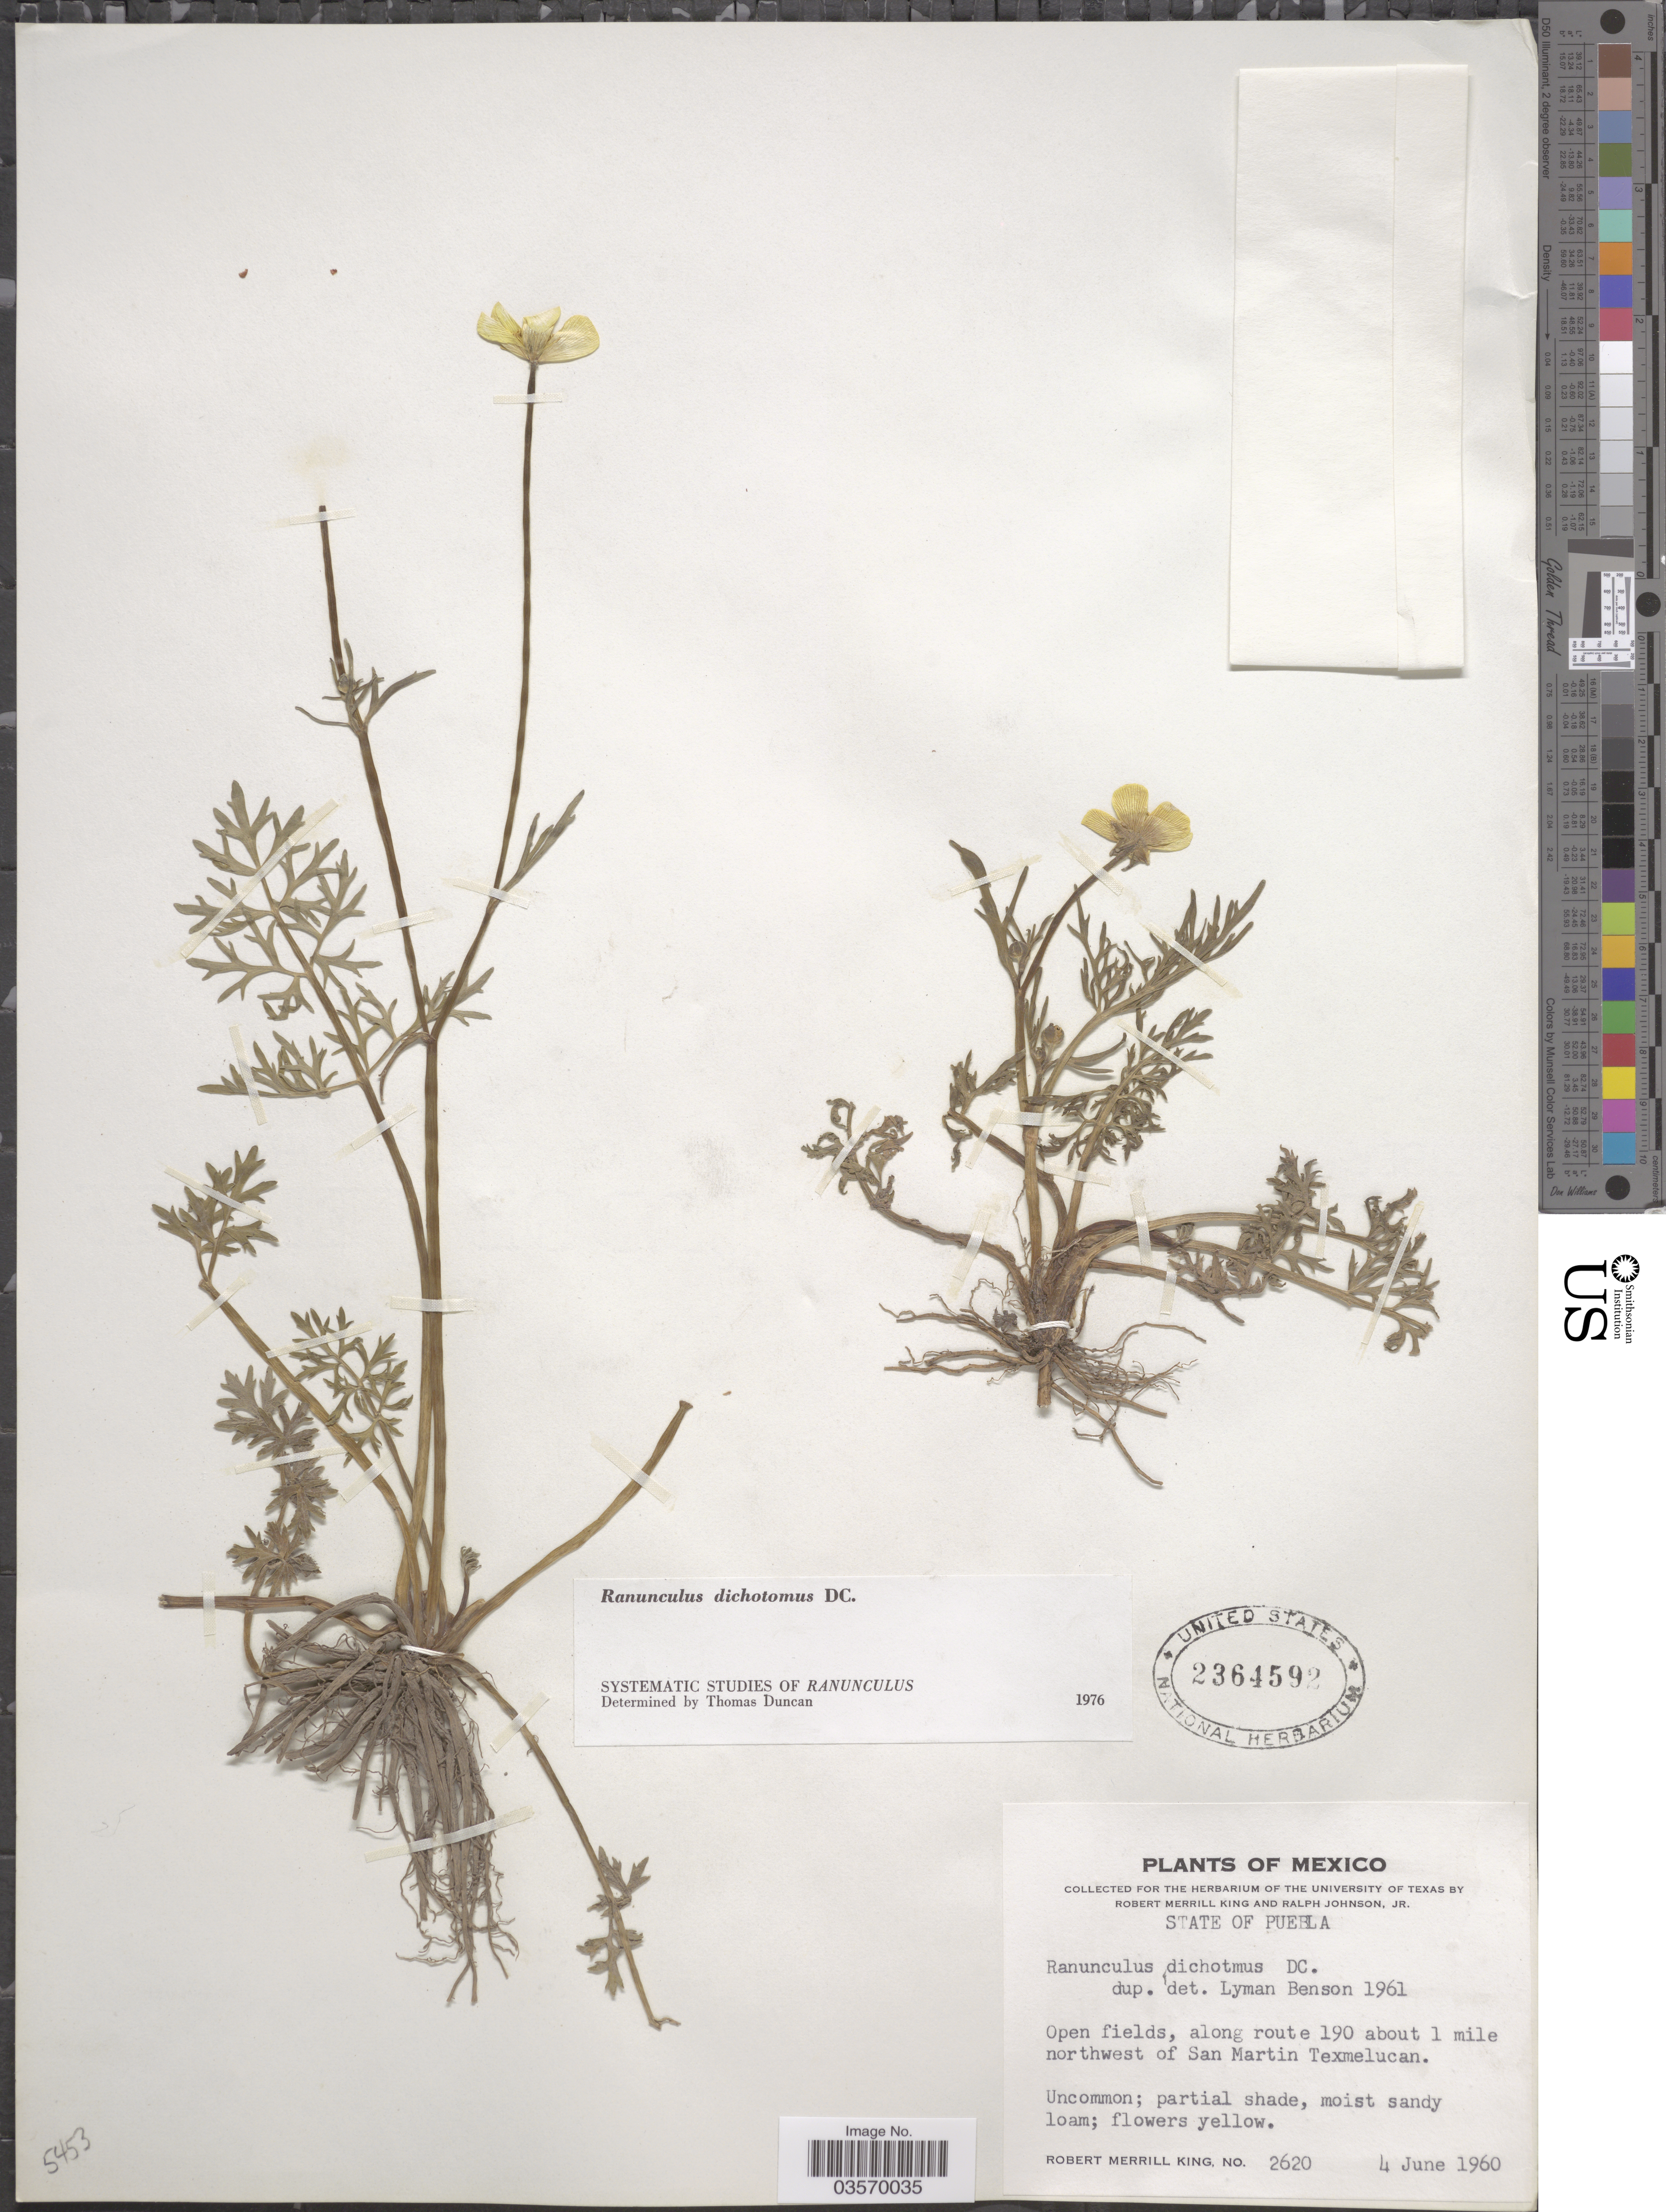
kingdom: Plantae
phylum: Tracheophyta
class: Magnoliopsida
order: Ranunculales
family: Ranunculaceae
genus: Ranunculus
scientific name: Ranunculus dichotomus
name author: Moc. & Sessé ex DC.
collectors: R. M. King & R. Johnson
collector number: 2620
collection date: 1960-06-04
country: Mexico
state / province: Puebla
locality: Open fields, along route 190 about 1 mile northwest of San Martin Texmelucan.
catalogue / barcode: US 2364592